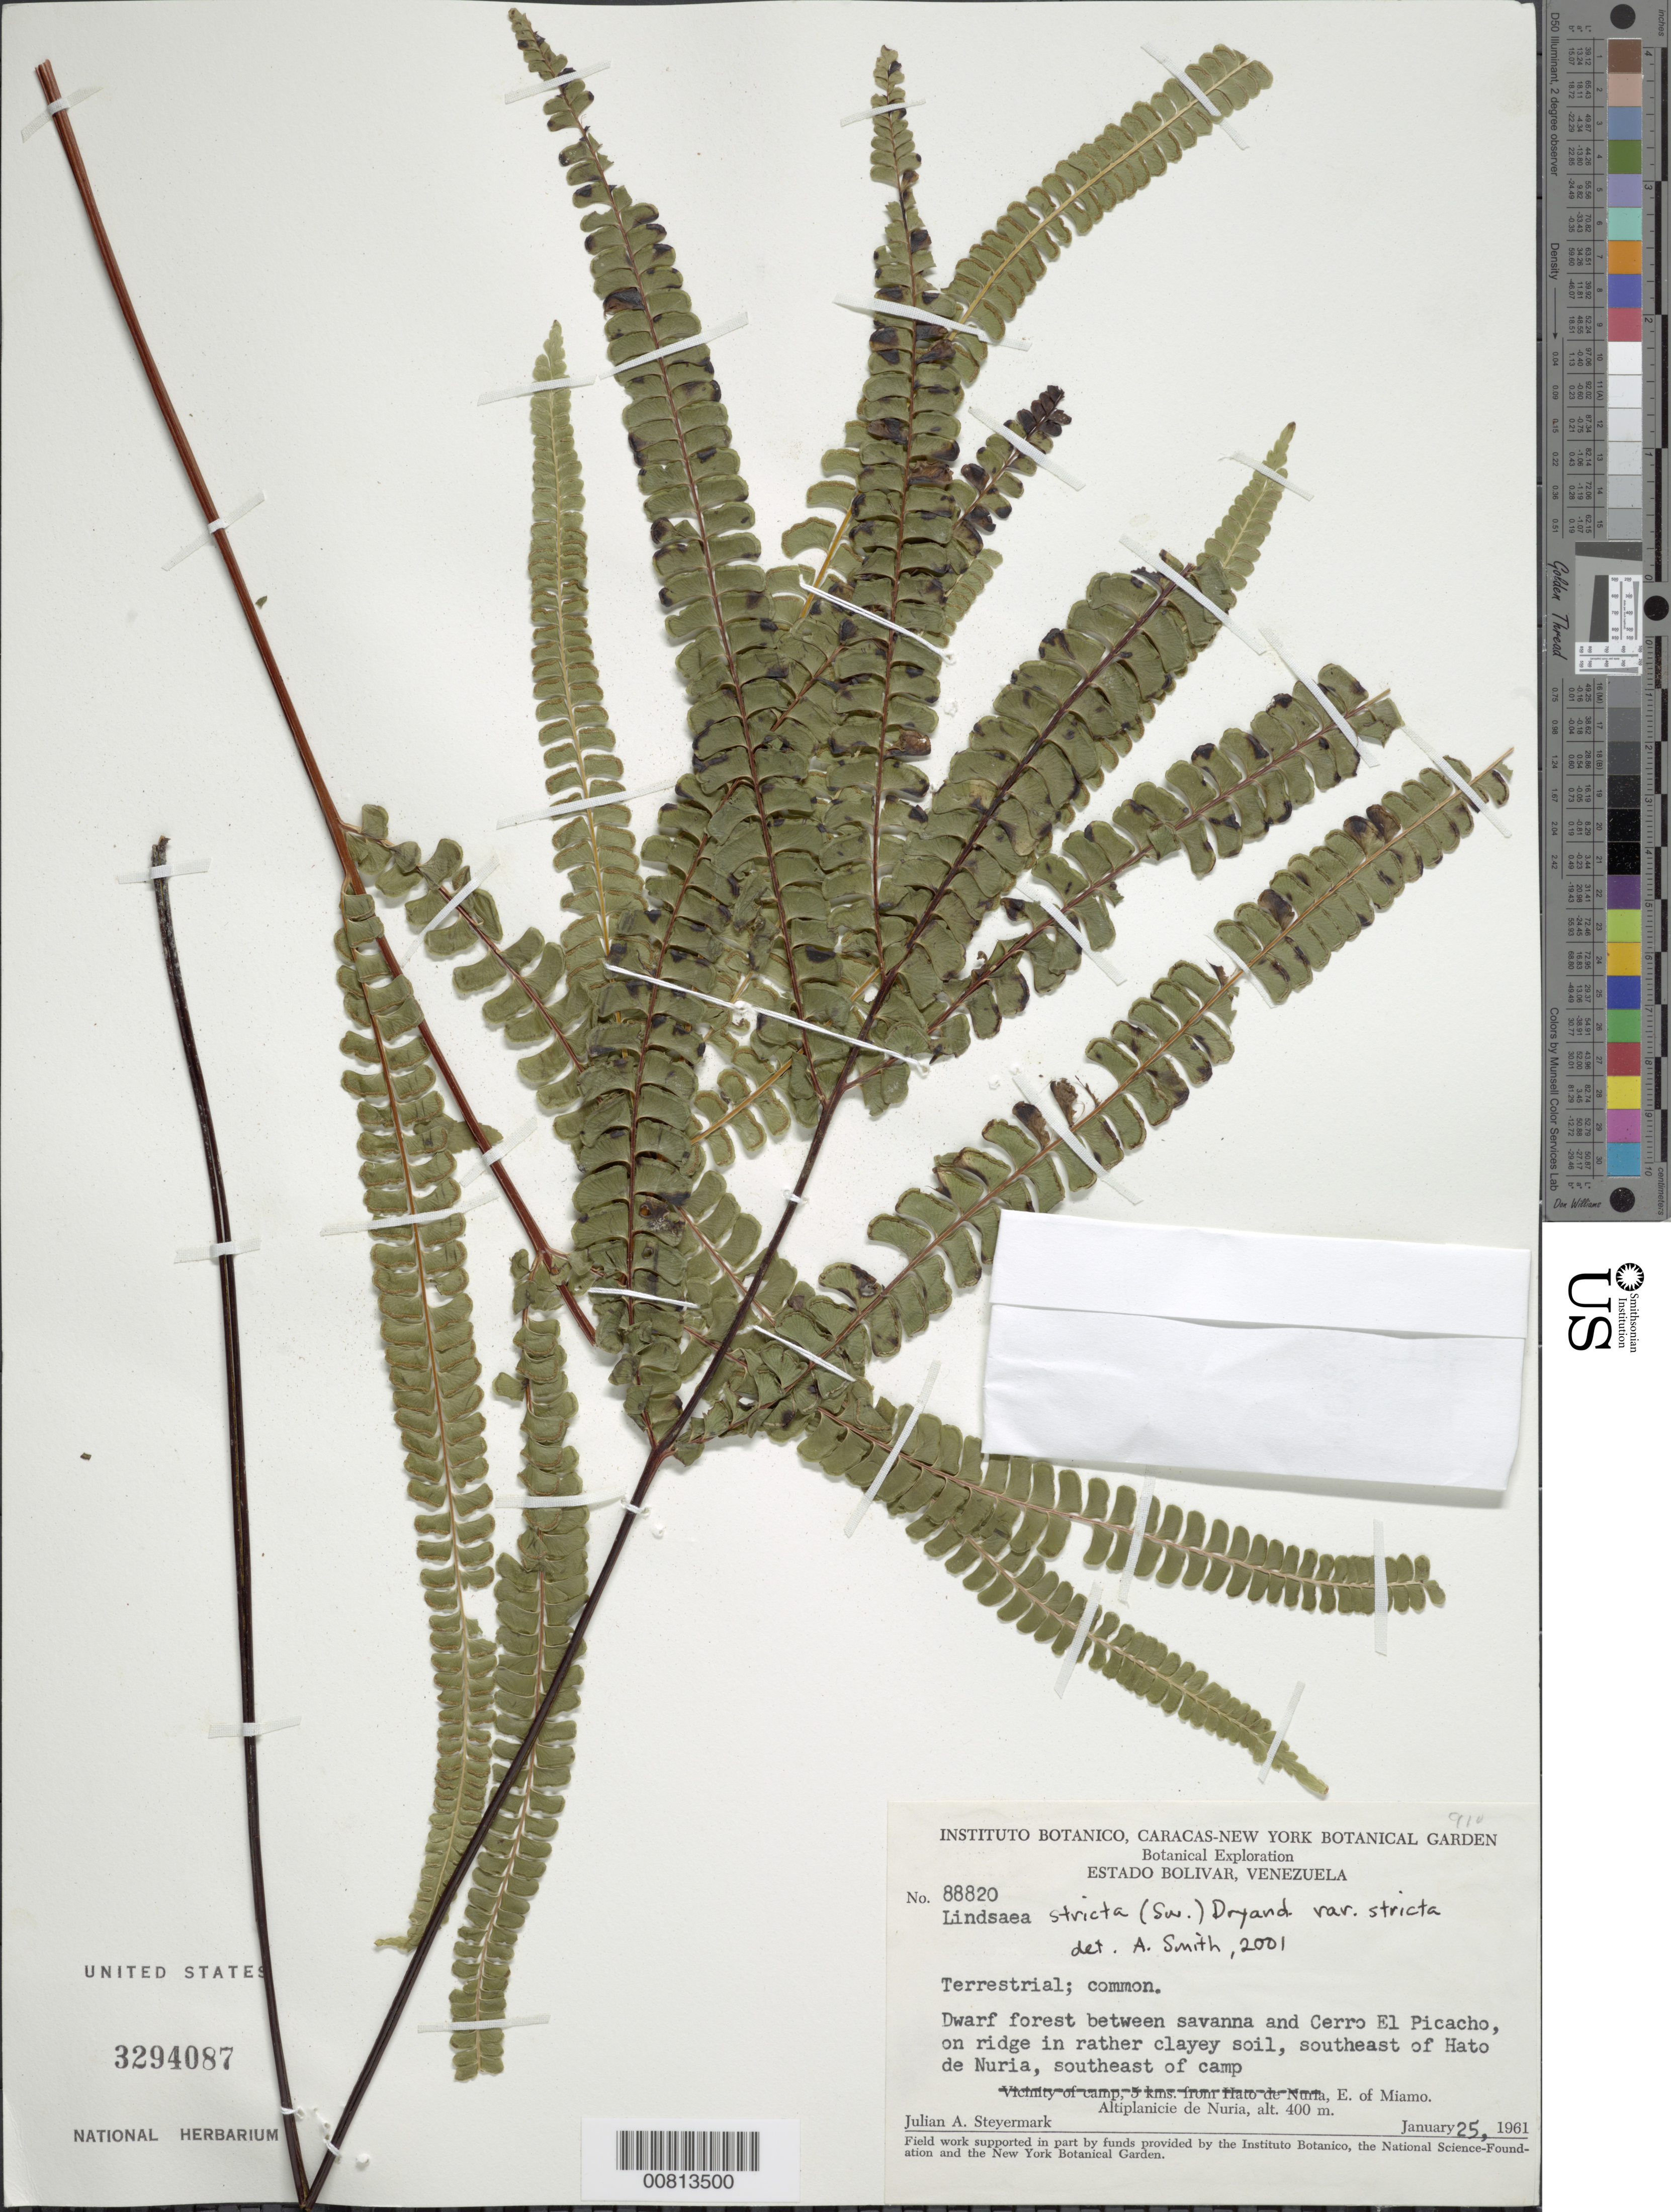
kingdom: Plantae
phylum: Tracheophyta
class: Polypodiopsida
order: Polypodiales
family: Lindsaeaceae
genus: Lindsaea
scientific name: Lindsaea stricta f. stricta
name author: (Sw.) Dryand.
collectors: J. Steyermark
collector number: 88820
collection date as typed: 25-Jan-61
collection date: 1961-01-25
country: Venezuela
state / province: Bolívar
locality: Altiplanicie de Nuria; E of Miamo, SE of Hato de Nuria, between savanna and Cerro El Picacho, SE of camp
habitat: Dwarf forest; on ridge in rather clayey soil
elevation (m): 400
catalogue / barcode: US 3294087